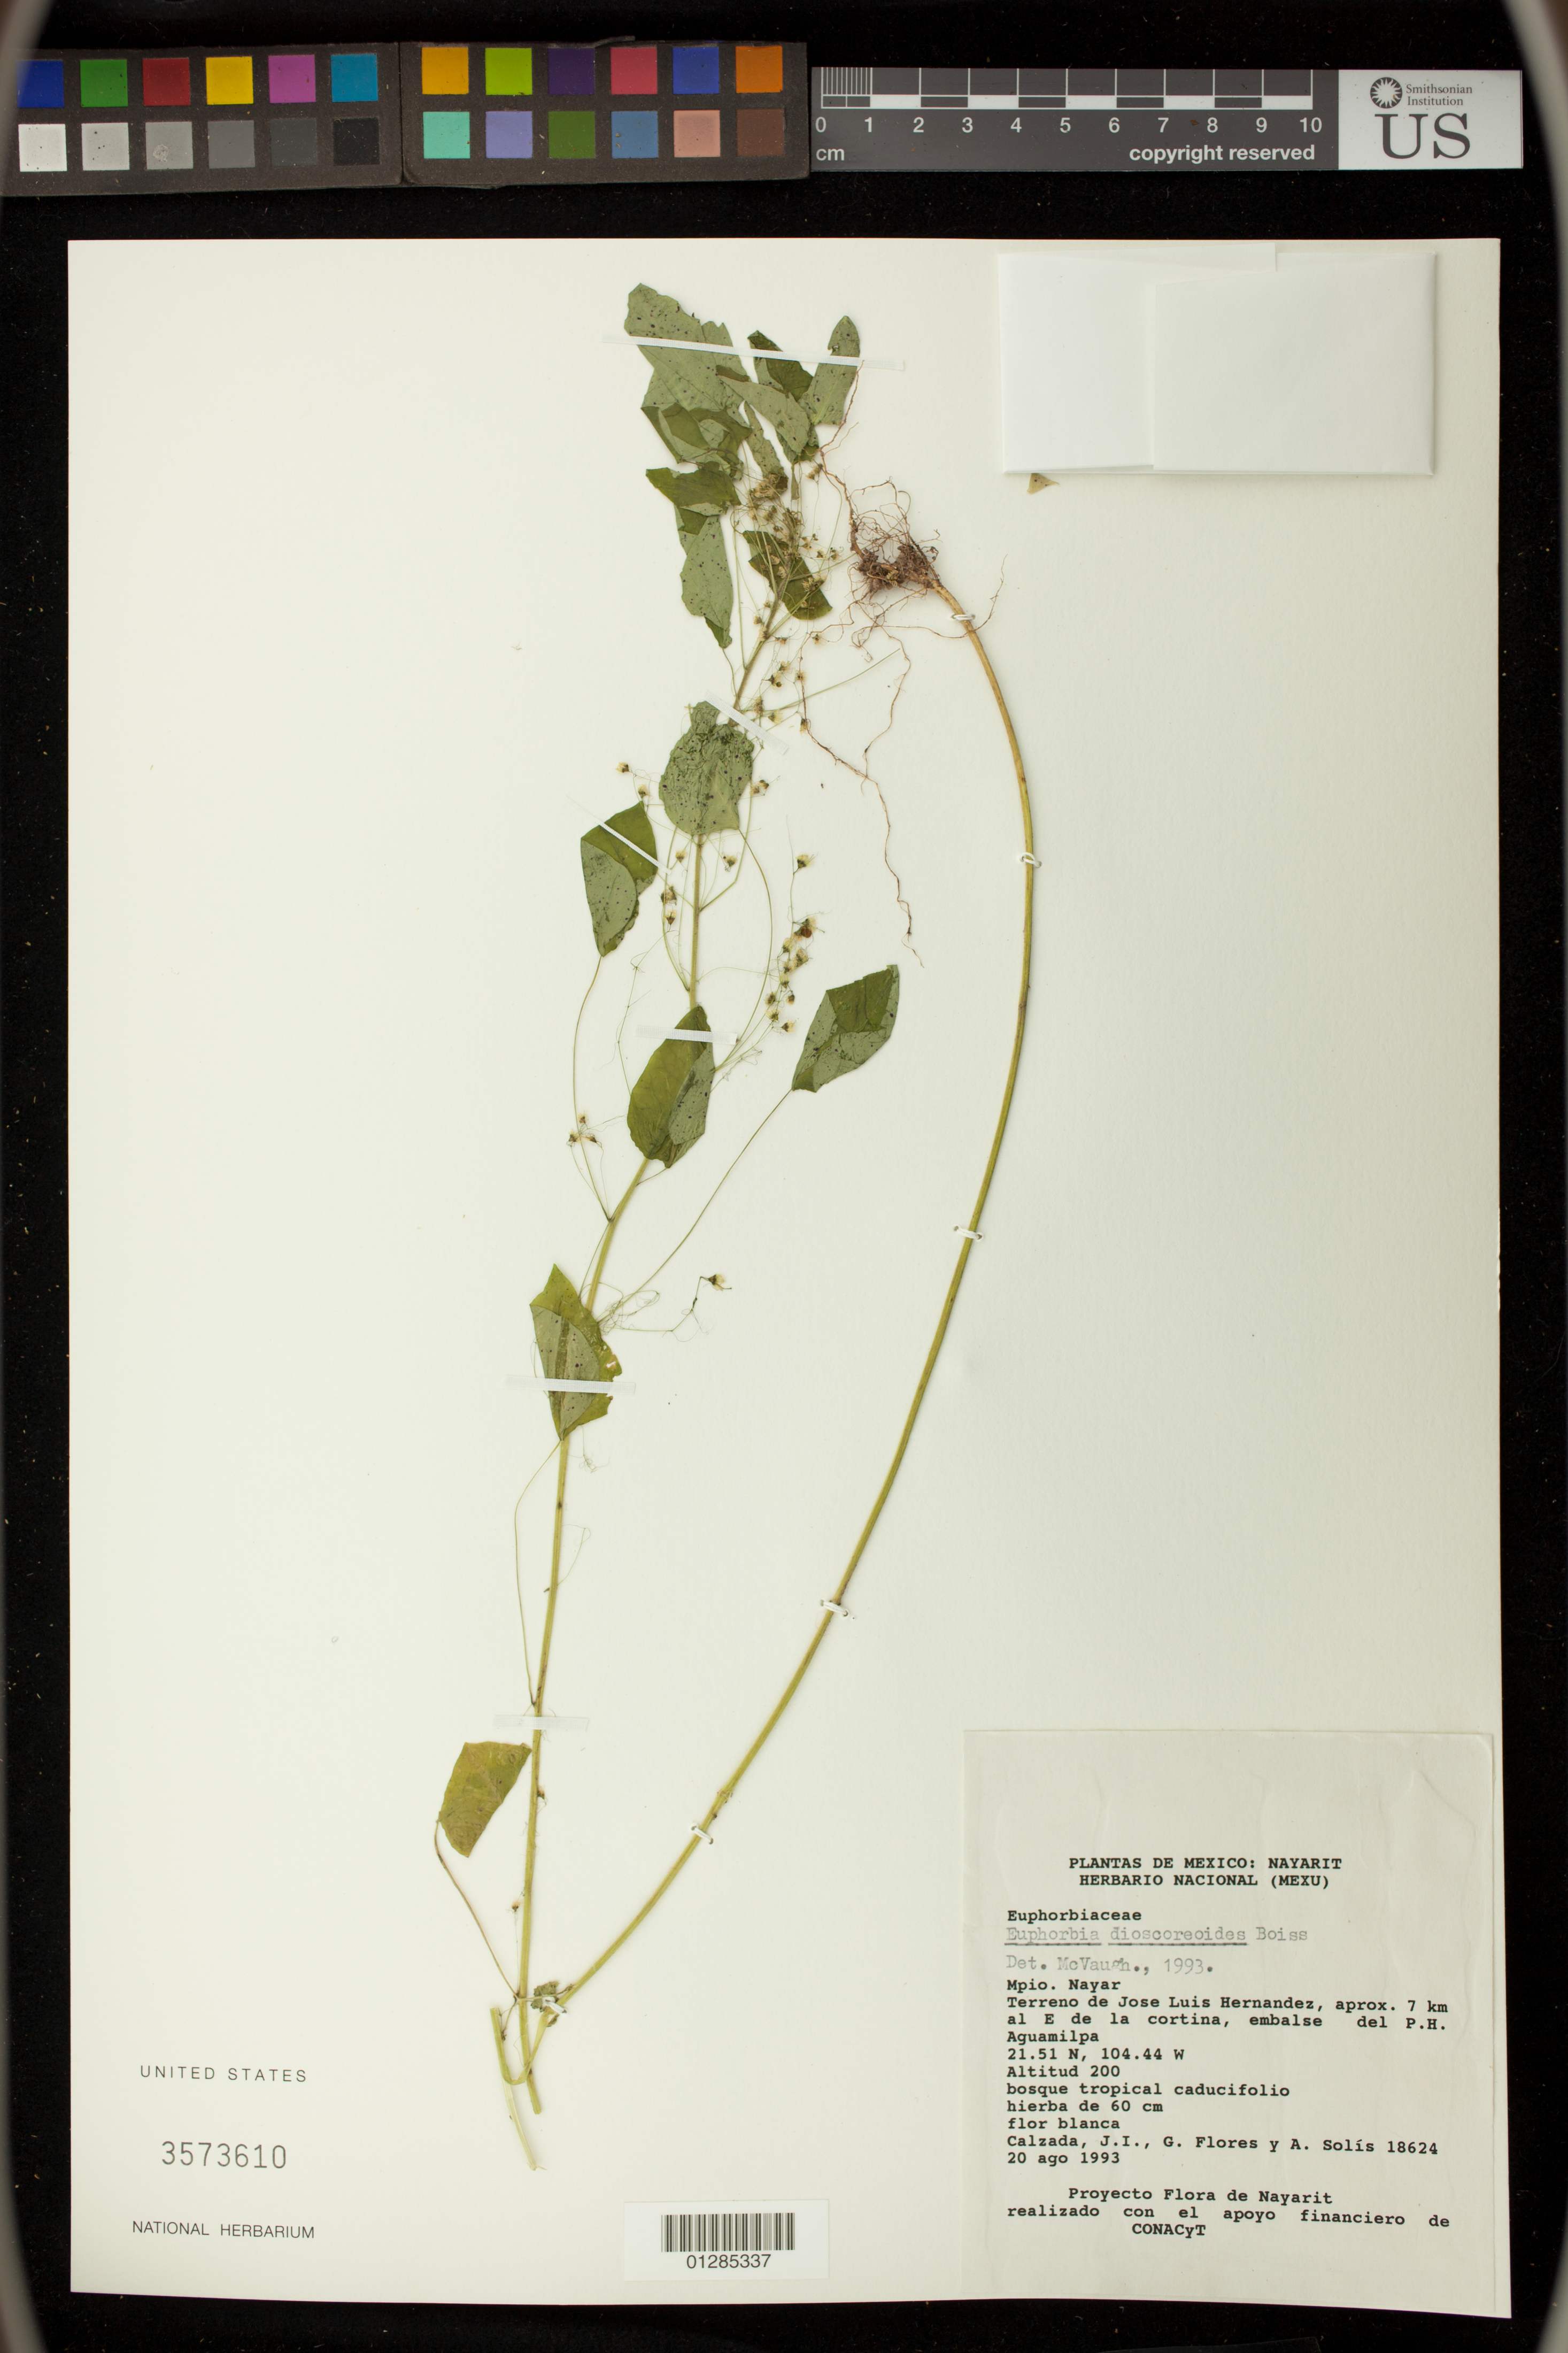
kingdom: Plantae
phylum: Tracheophyta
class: Magnoliopsida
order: Malpighiales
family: Euphorbiaceae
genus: Euphorbia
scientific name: Euphorbia dioscoreoides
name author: Boiss.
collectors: J. I. Calzada, G. Flores F. & A. Solis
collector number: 18624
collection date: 1993-08-20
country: Mexico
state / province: Nayarit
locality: Mpio. Nayar,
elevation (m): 200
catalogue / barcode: US 3573610